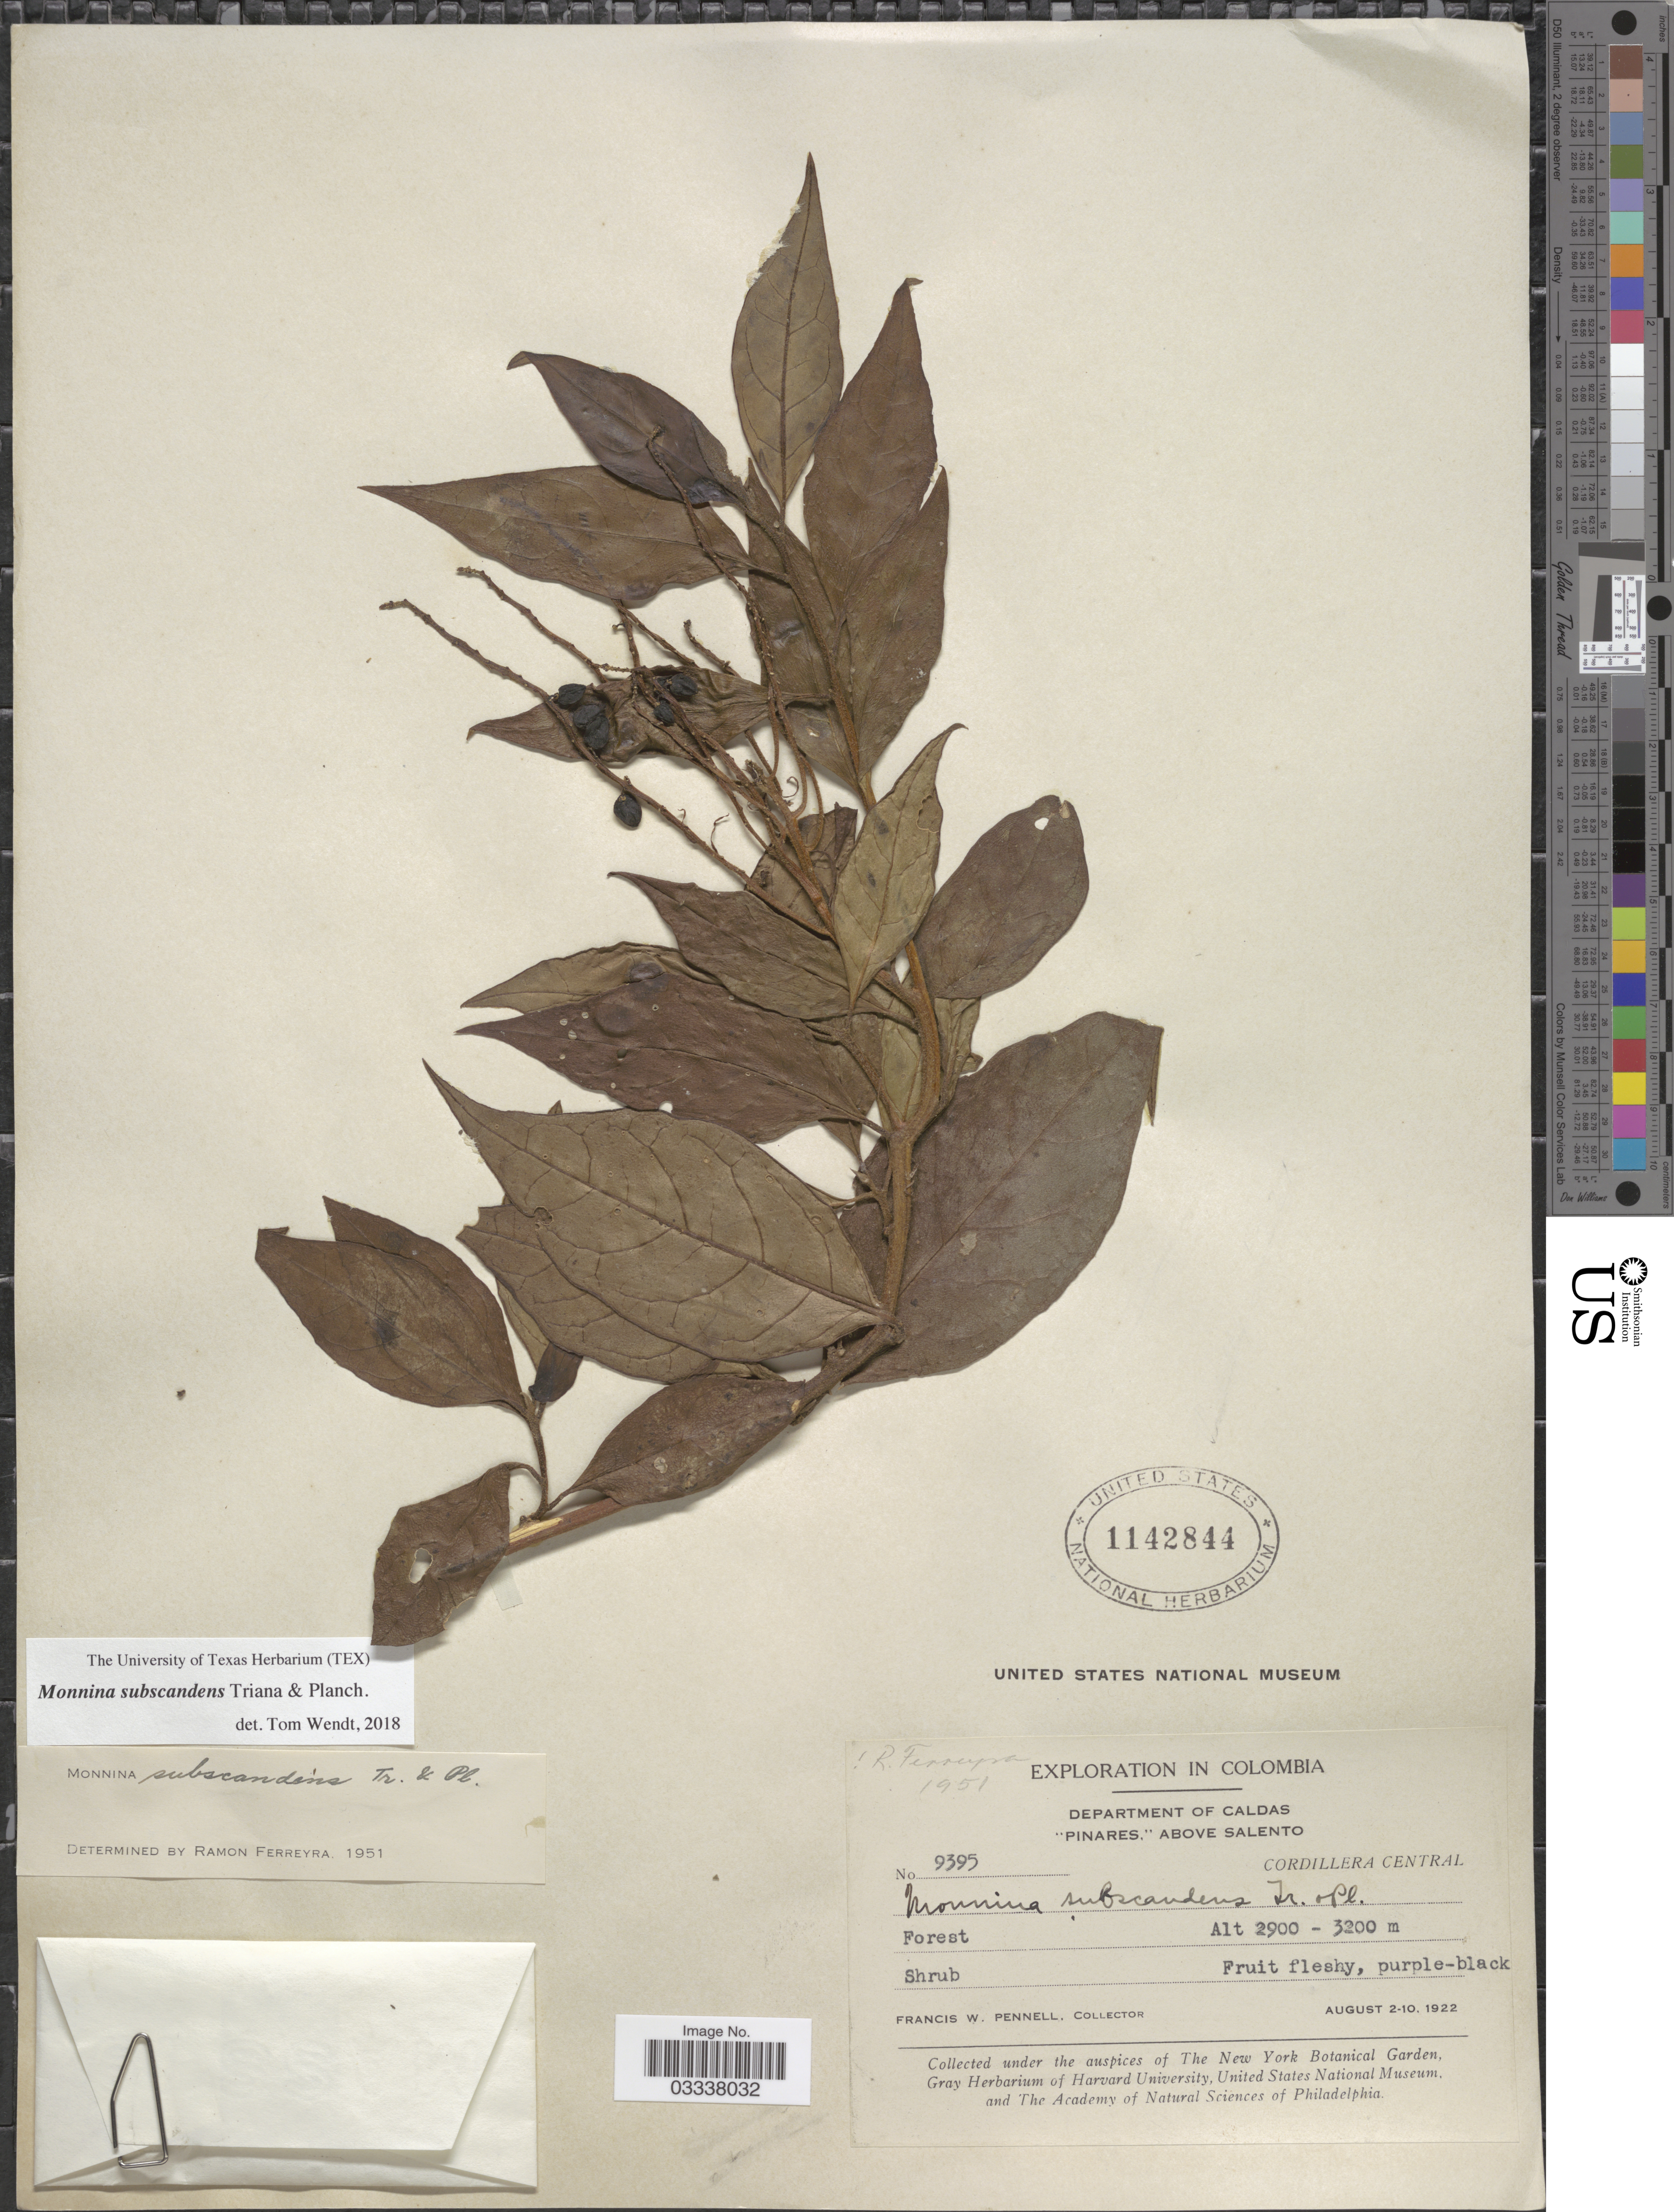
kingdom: Plantae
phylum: Tracheophyta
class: Magnoliopsida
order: Fabales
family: Polygalaceae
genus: Monnina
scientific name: Monnina subscandens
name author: Triana & Planch.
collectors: F. W. Pennell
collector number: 9395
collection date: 1922-08-02/1922-08-10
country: Colombia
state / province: Caldas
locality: Department of Caldas, "Pinares", Above Salento, Cordillera Central.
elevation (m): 2900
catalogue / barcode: US 1142844